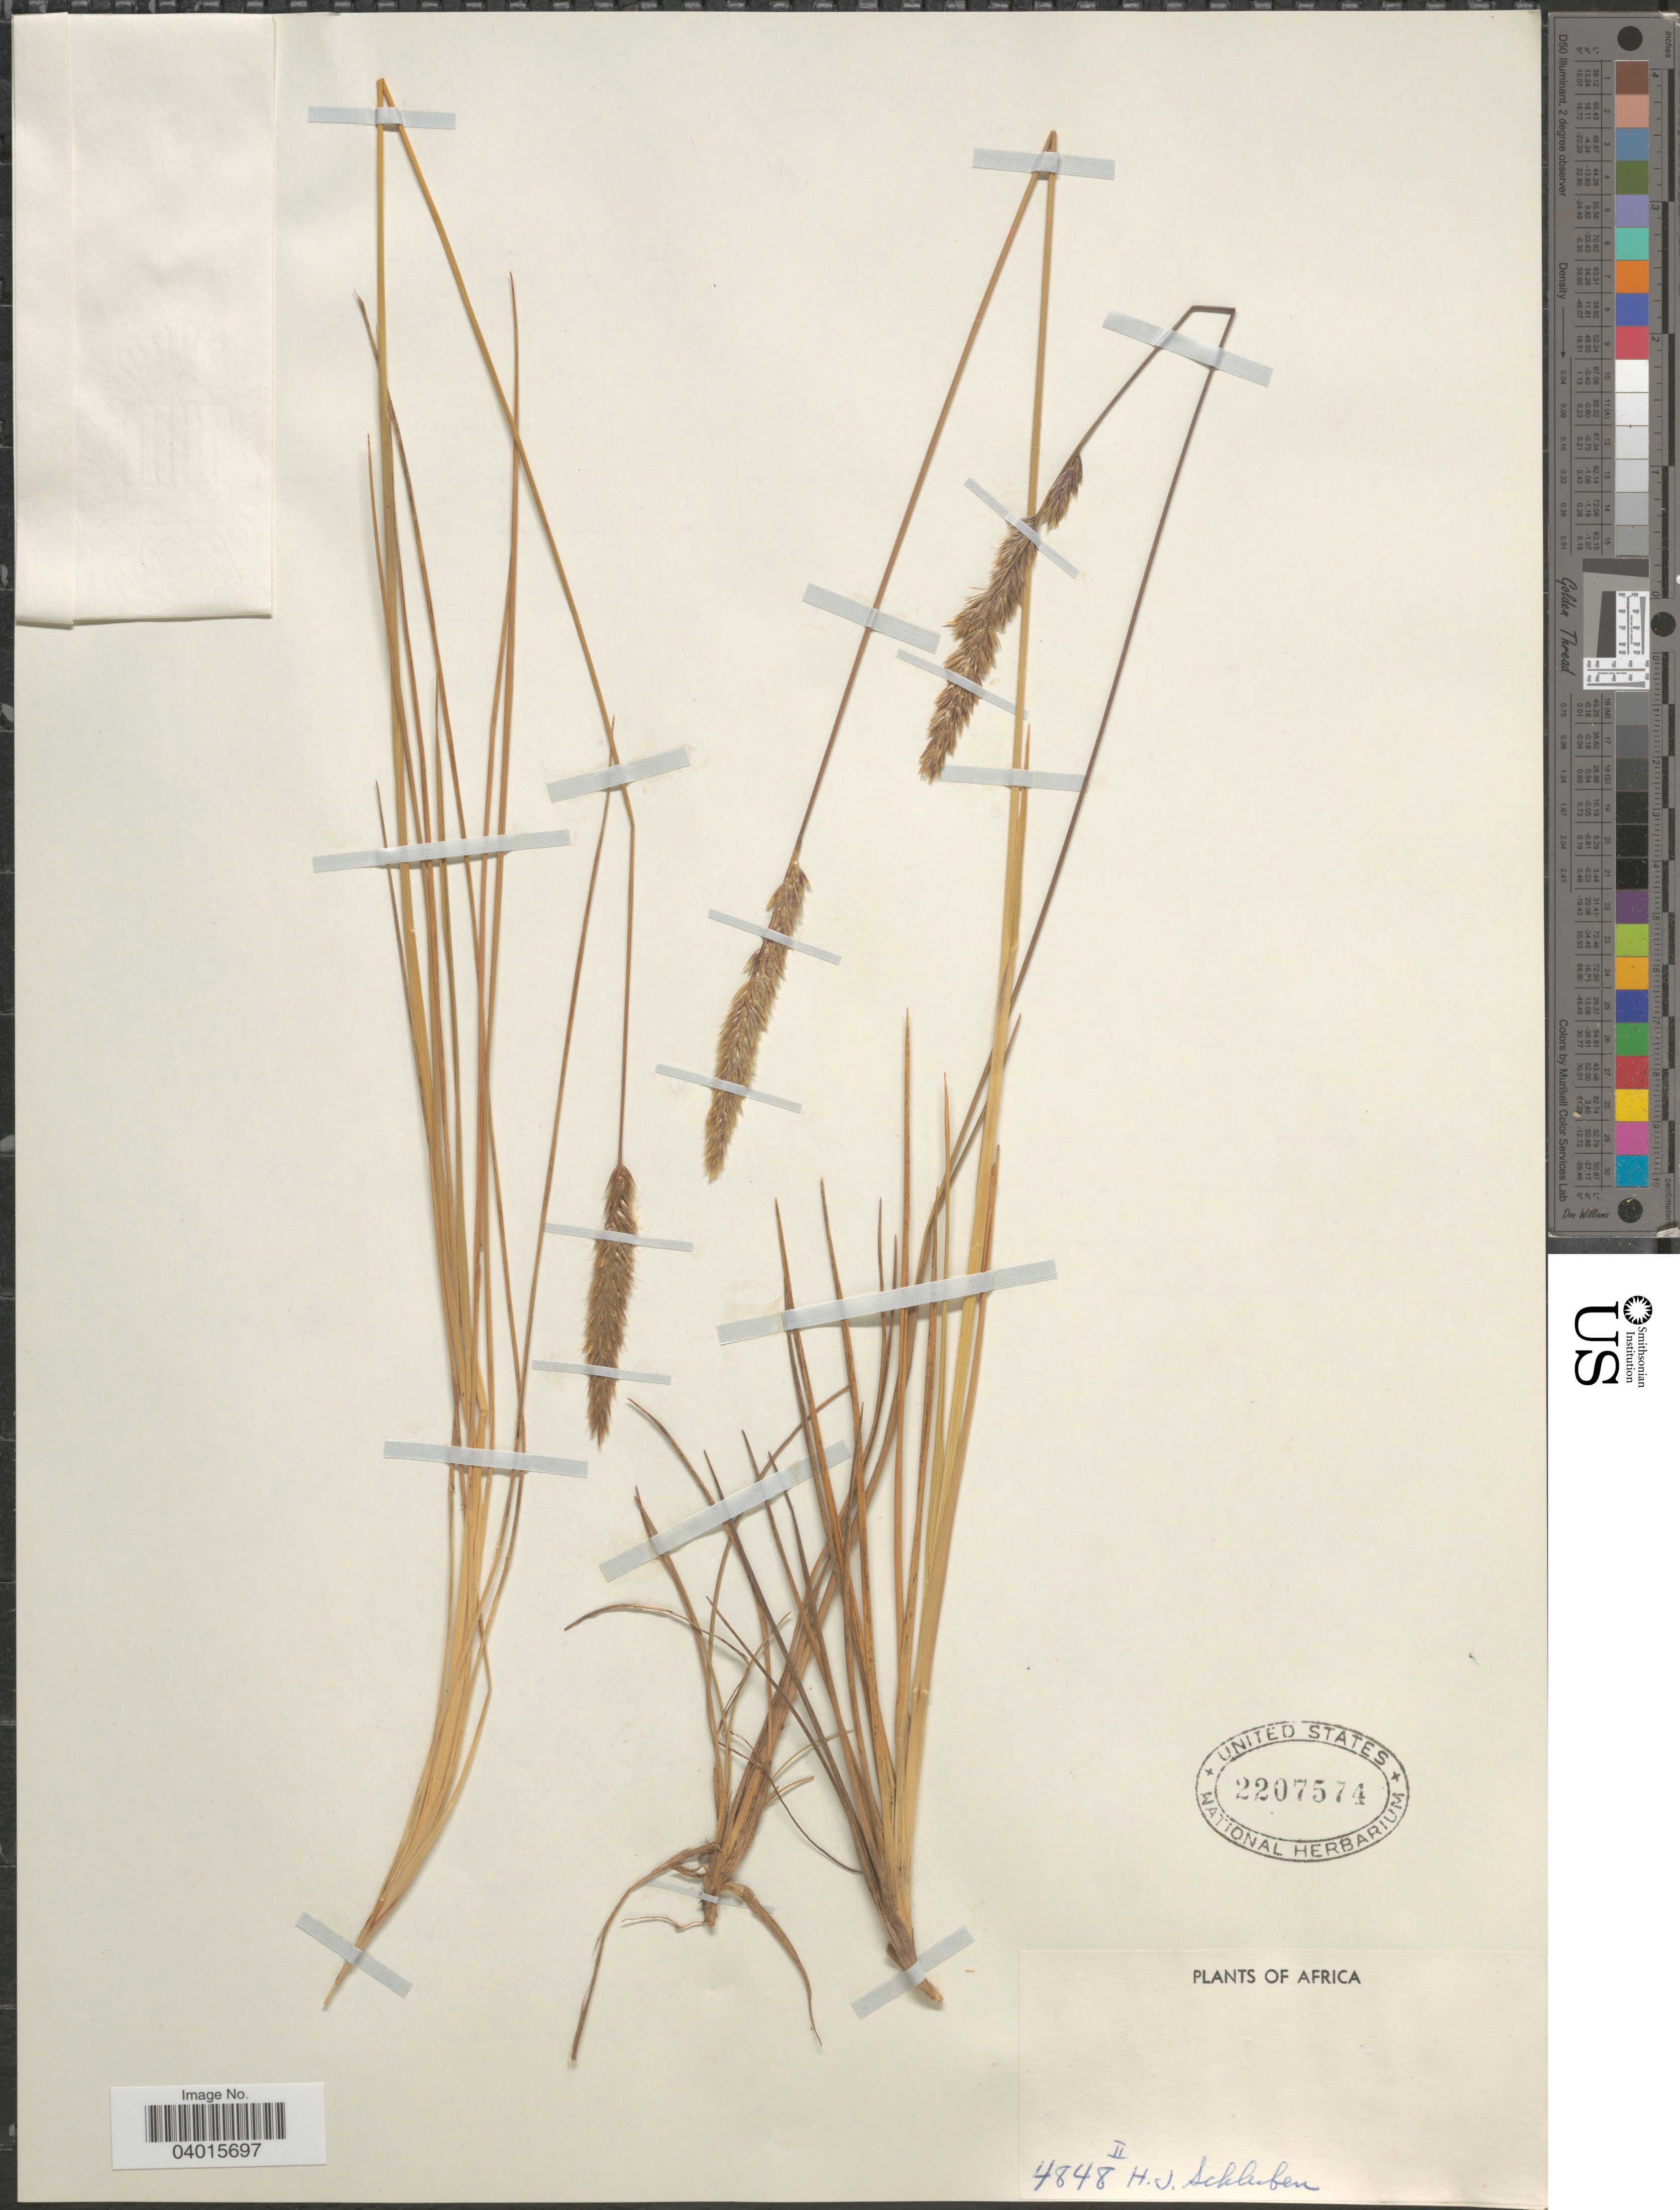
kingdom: Plantae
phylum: Tracheophyta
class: Liliopsida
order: Poales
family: Poaceae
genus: Anthoxanthum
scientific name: Anthoxanthum nivale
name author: K. Schum.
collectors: H. J. Schlieben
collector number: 4848II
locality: Africa.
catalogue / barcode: US 2207574